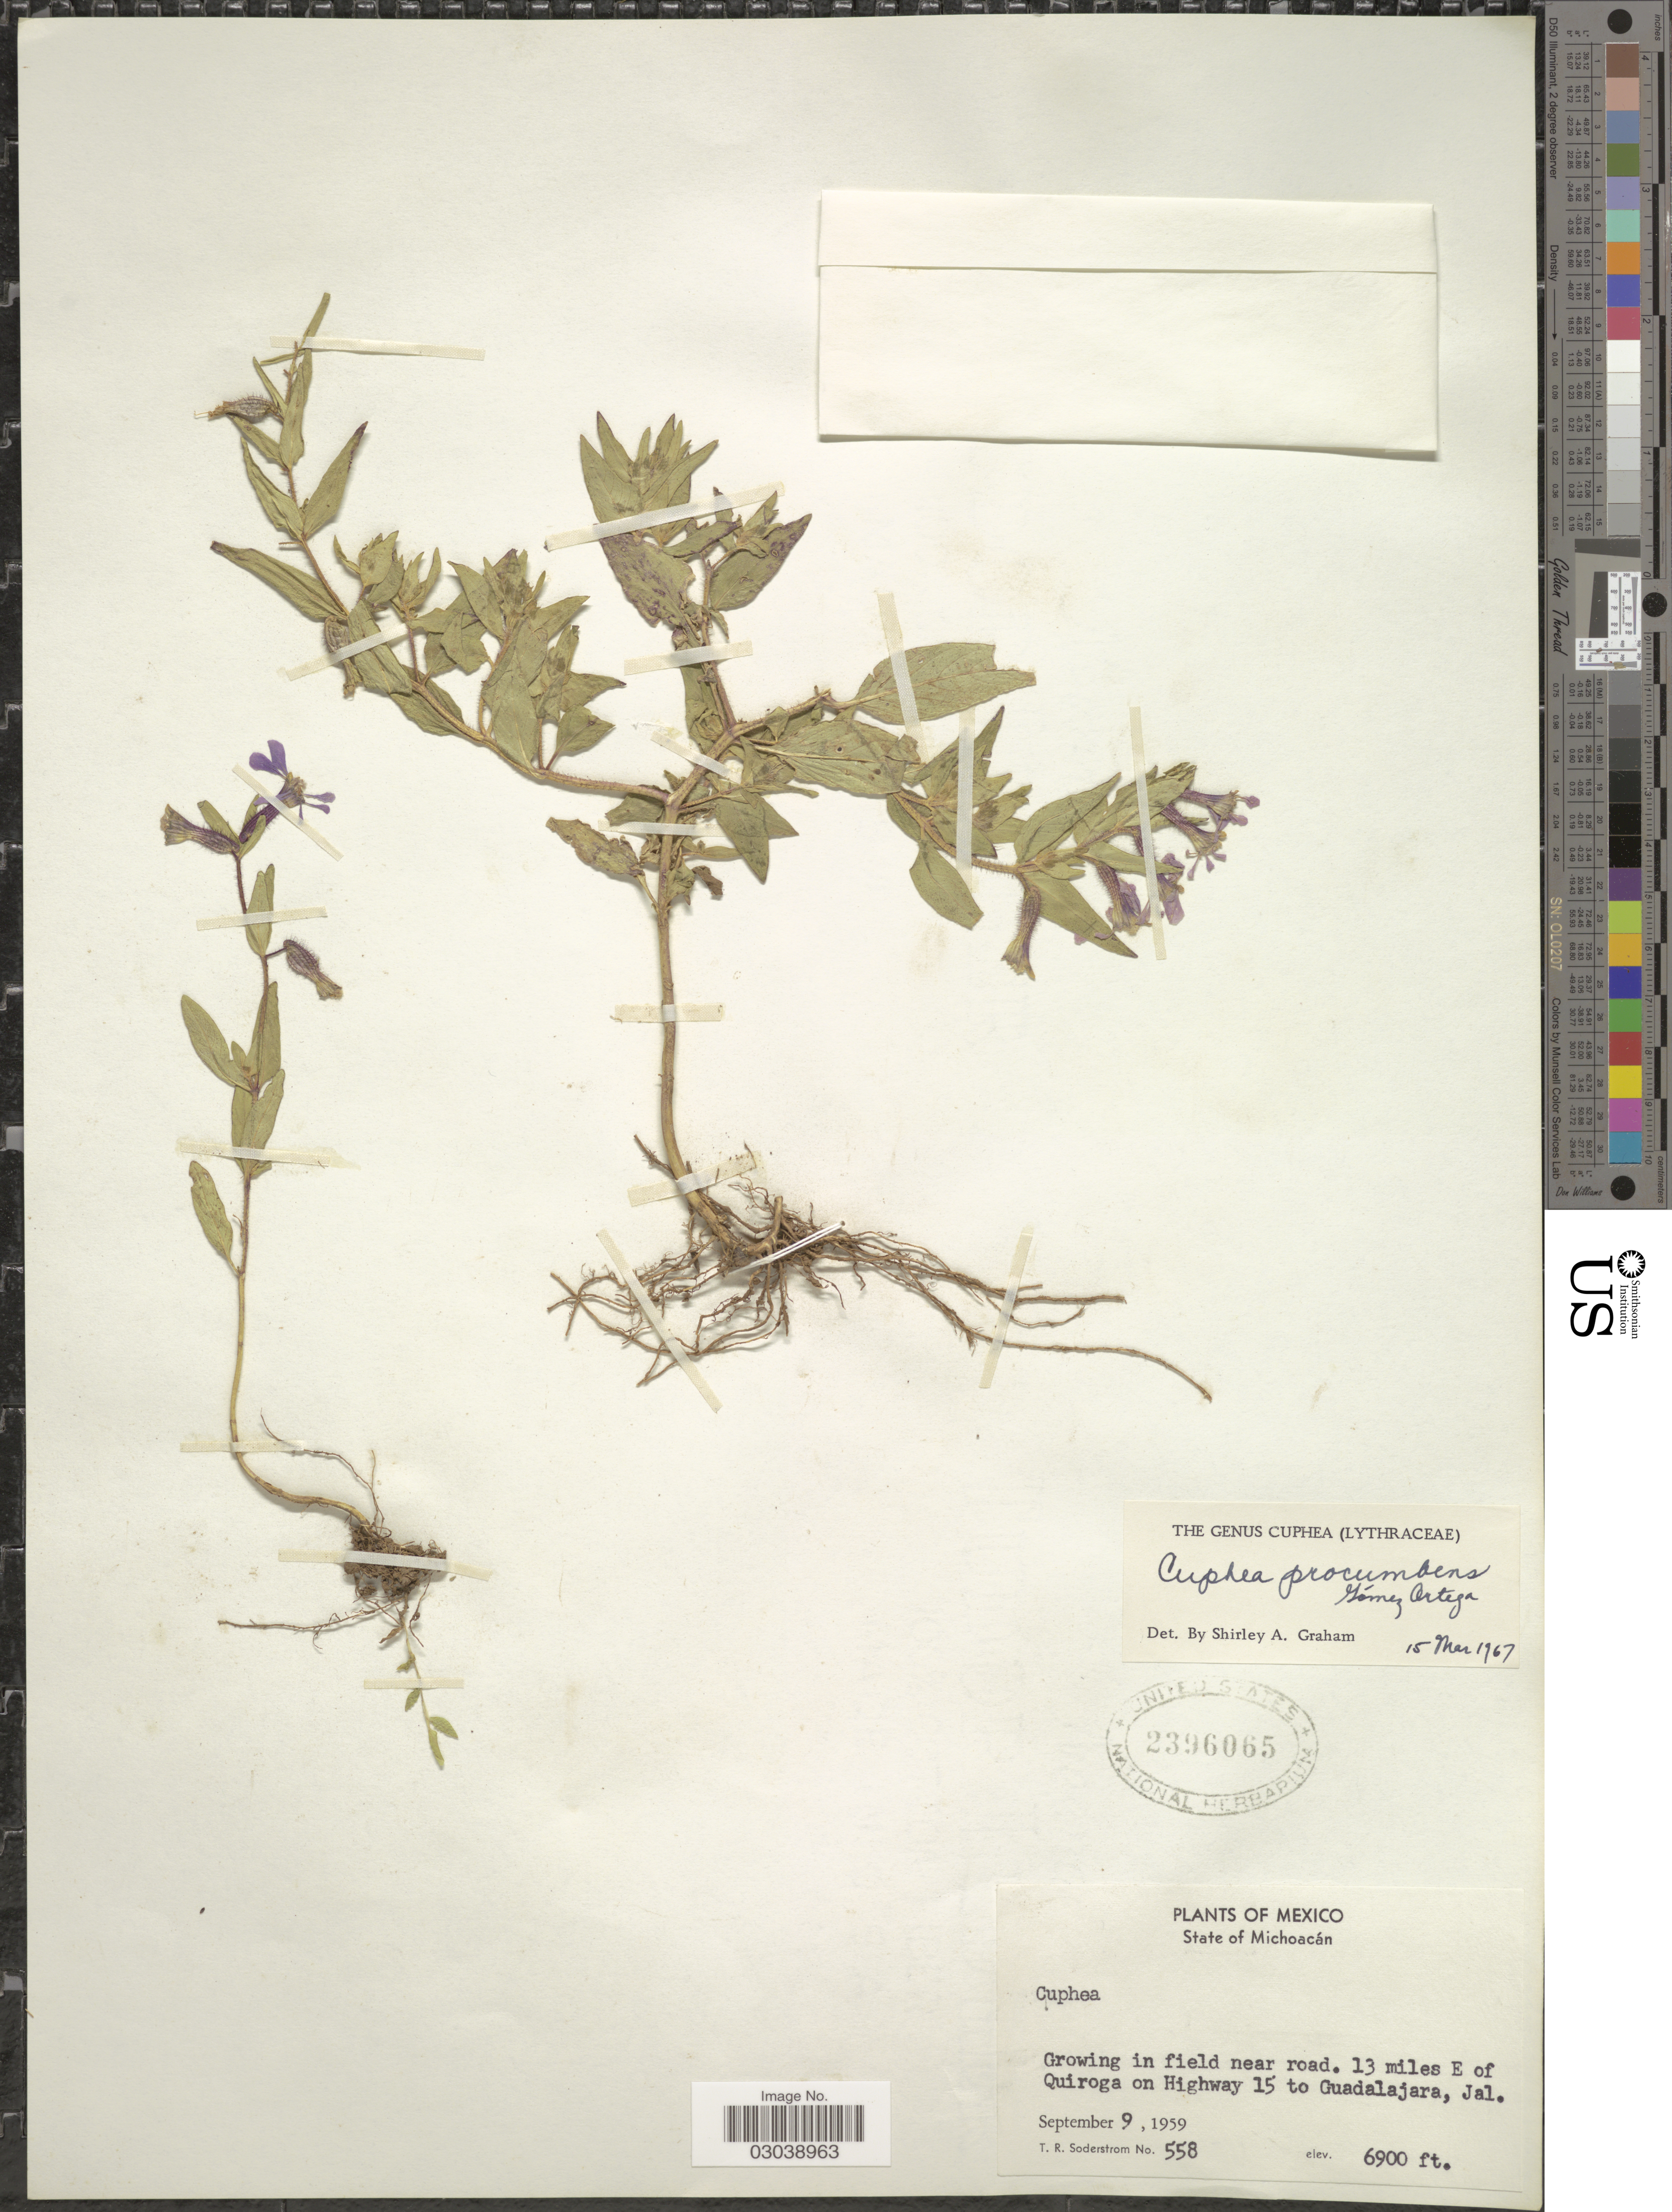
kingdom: Plantae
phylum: Tracheophyta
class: Magnoliopsida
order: Myrtales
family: Lythraceae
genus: Cuphea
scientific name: Cuphea procumbens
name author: L.D. Gómez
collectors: T. R. Soderstrom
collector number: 558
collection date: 1959-09-09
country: Mexico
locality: Growing in field near road, 13 miles E of Quiroga on Highway 15 to Guadalajara, Jal.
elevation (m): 2103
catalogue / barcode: US 2396065